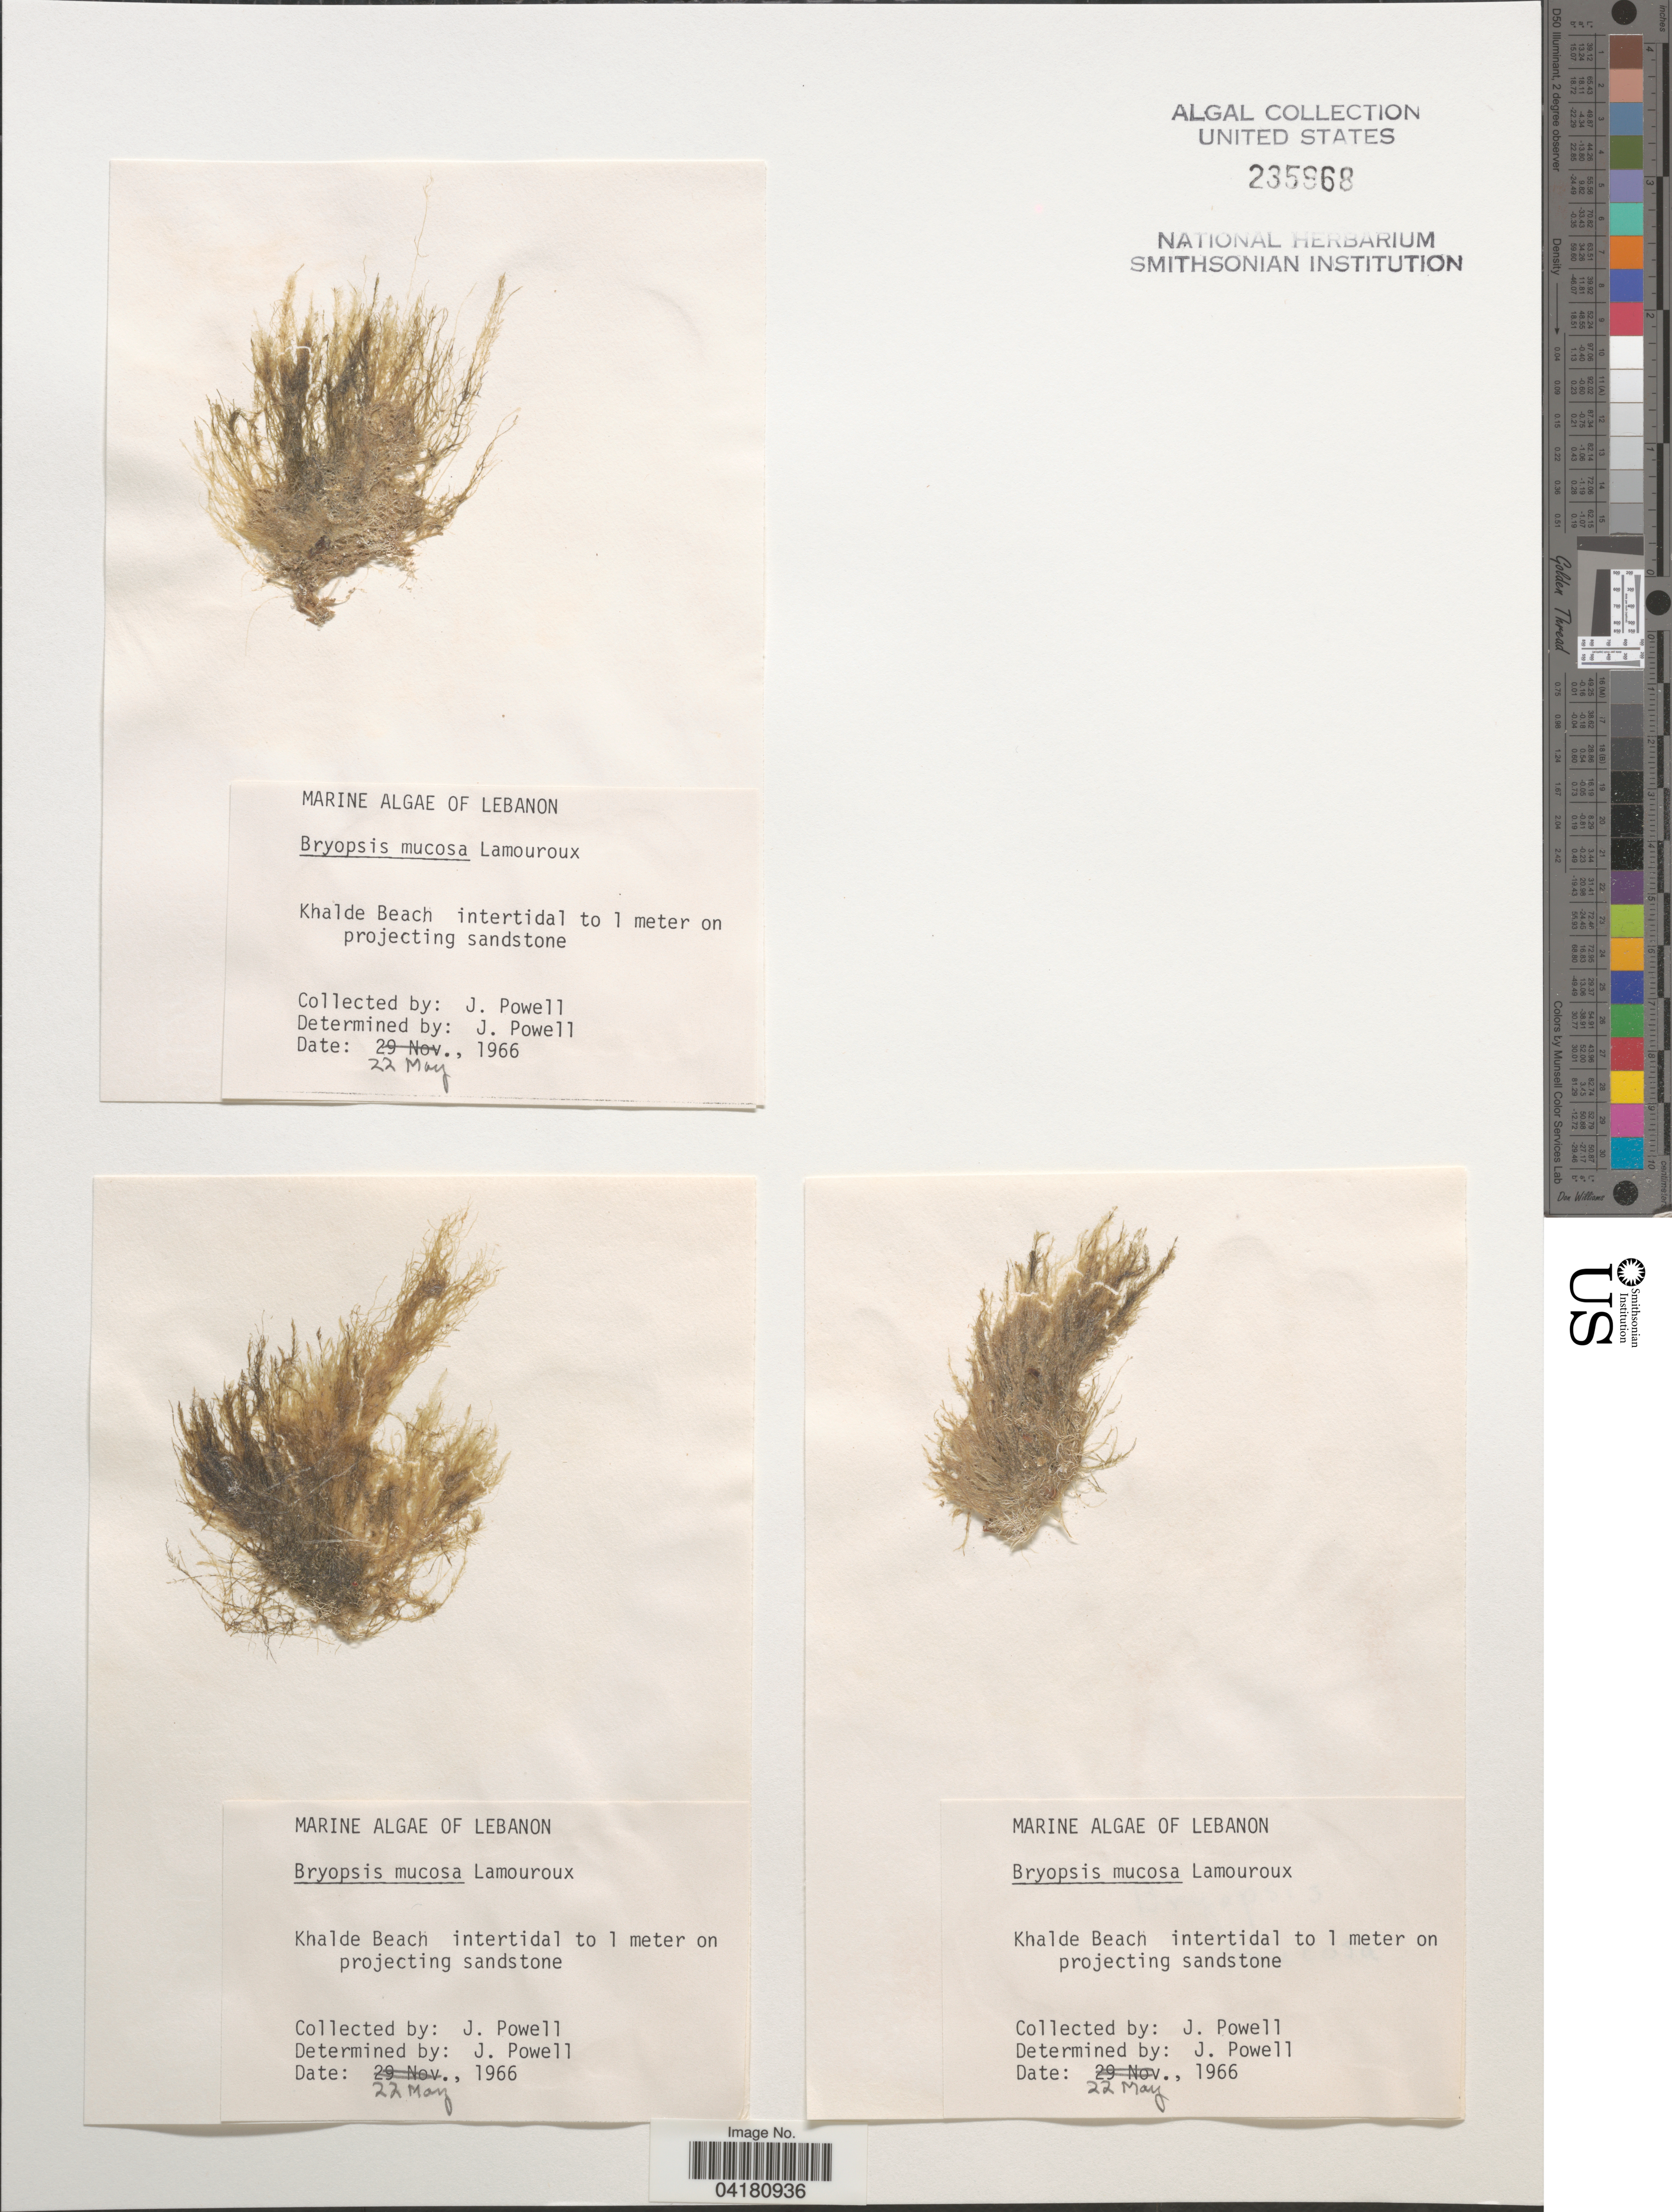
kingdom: Plantae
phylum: Chlorophyta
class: Ulvophyceae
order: Bryopsidales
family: Bryopsidaceae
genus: Bryopsis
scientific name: Bryopsis muscosa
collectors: J. Powell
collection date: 1966-05-22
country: Lebanon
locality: Khalde Beach intertidal to 1 meter on projecting sandstone.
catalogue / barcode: US 235968